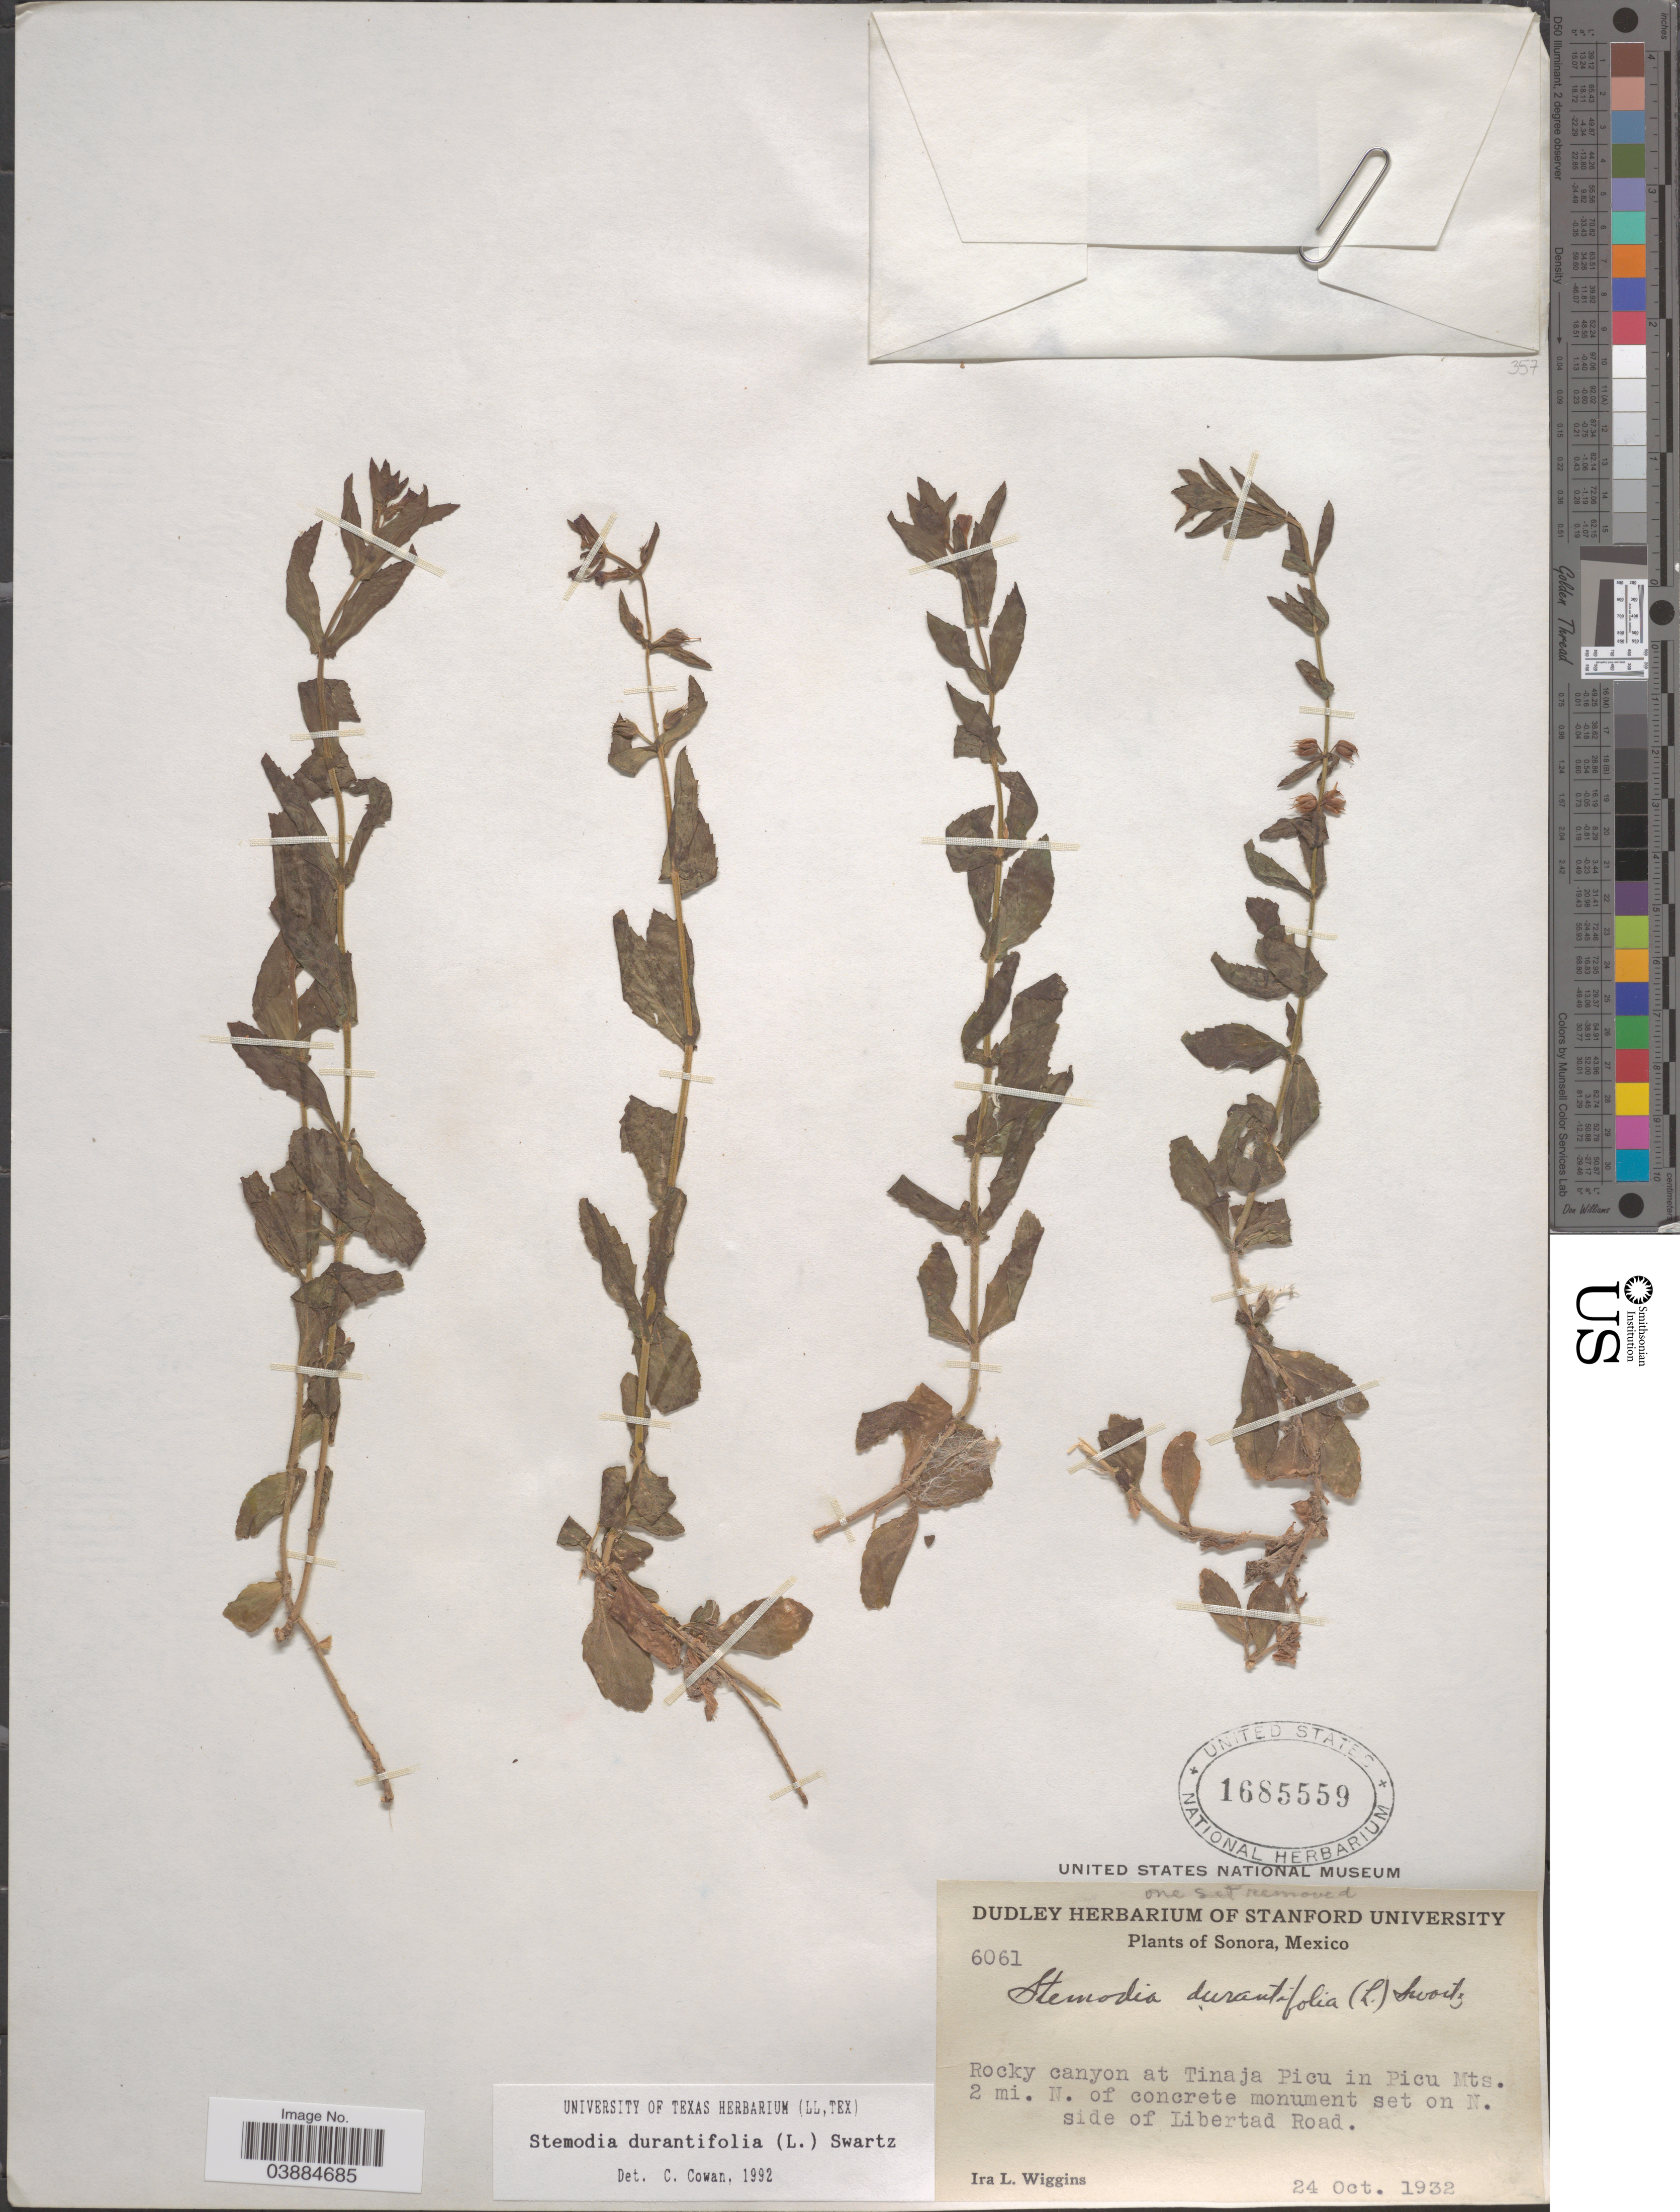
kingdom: Plantae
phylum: Tracheophyta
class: Magnoliopsida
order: Lamiales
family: Plantaginaceae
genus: Stemodia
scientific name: Stemodia durantifolia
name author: (L.) Sw.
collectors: I. L. Wiggins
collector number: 6061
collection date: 1932-10-24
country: Mexico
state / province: Sonora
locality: At Tinaja Picu in Picu Mts. 2 mi. N. of concrete monument set on N. side of Libertad Road.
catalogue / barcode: US 1685559